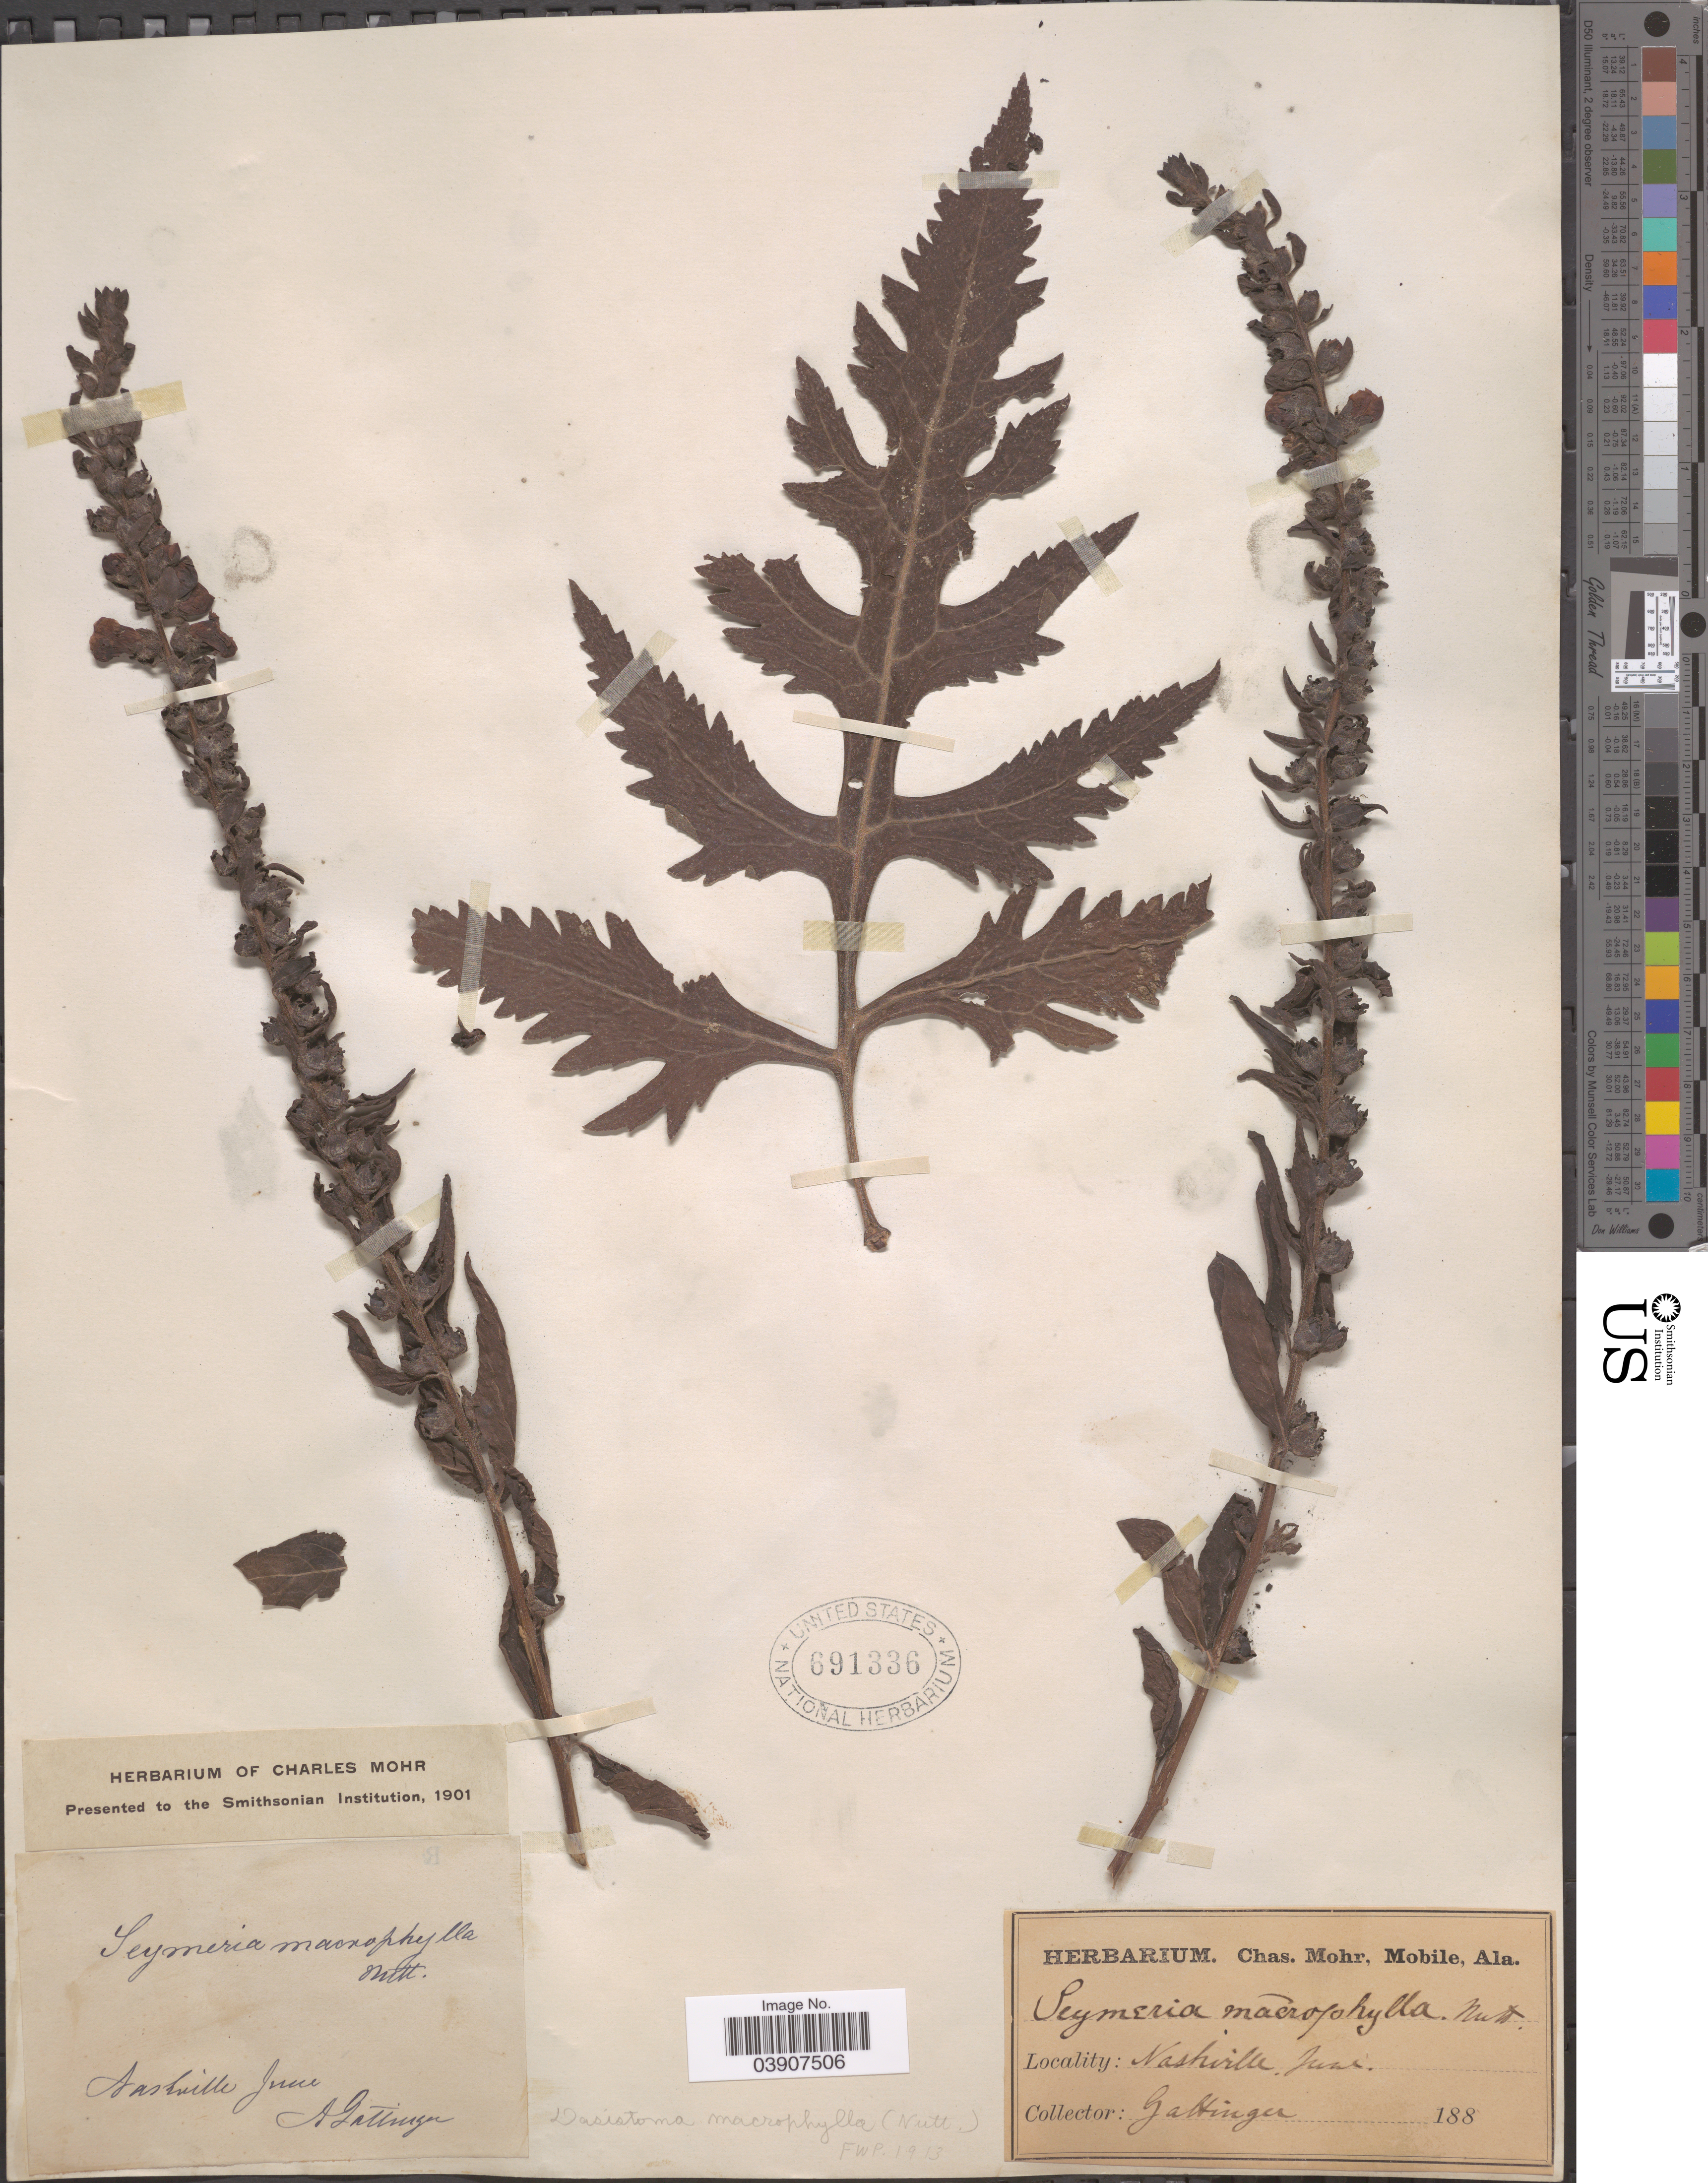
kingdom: Plantae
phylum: Tracheophyta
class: Magnoliopsida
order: Lamiales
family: Orobanchaceae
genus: Dasistoma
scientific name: Dasistoma macrophylla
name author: (Nutt.) Raf.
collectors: A. Gattinger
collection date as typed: June 188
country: United States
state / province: Tennessee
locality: Nashville.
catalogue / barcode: US 691336